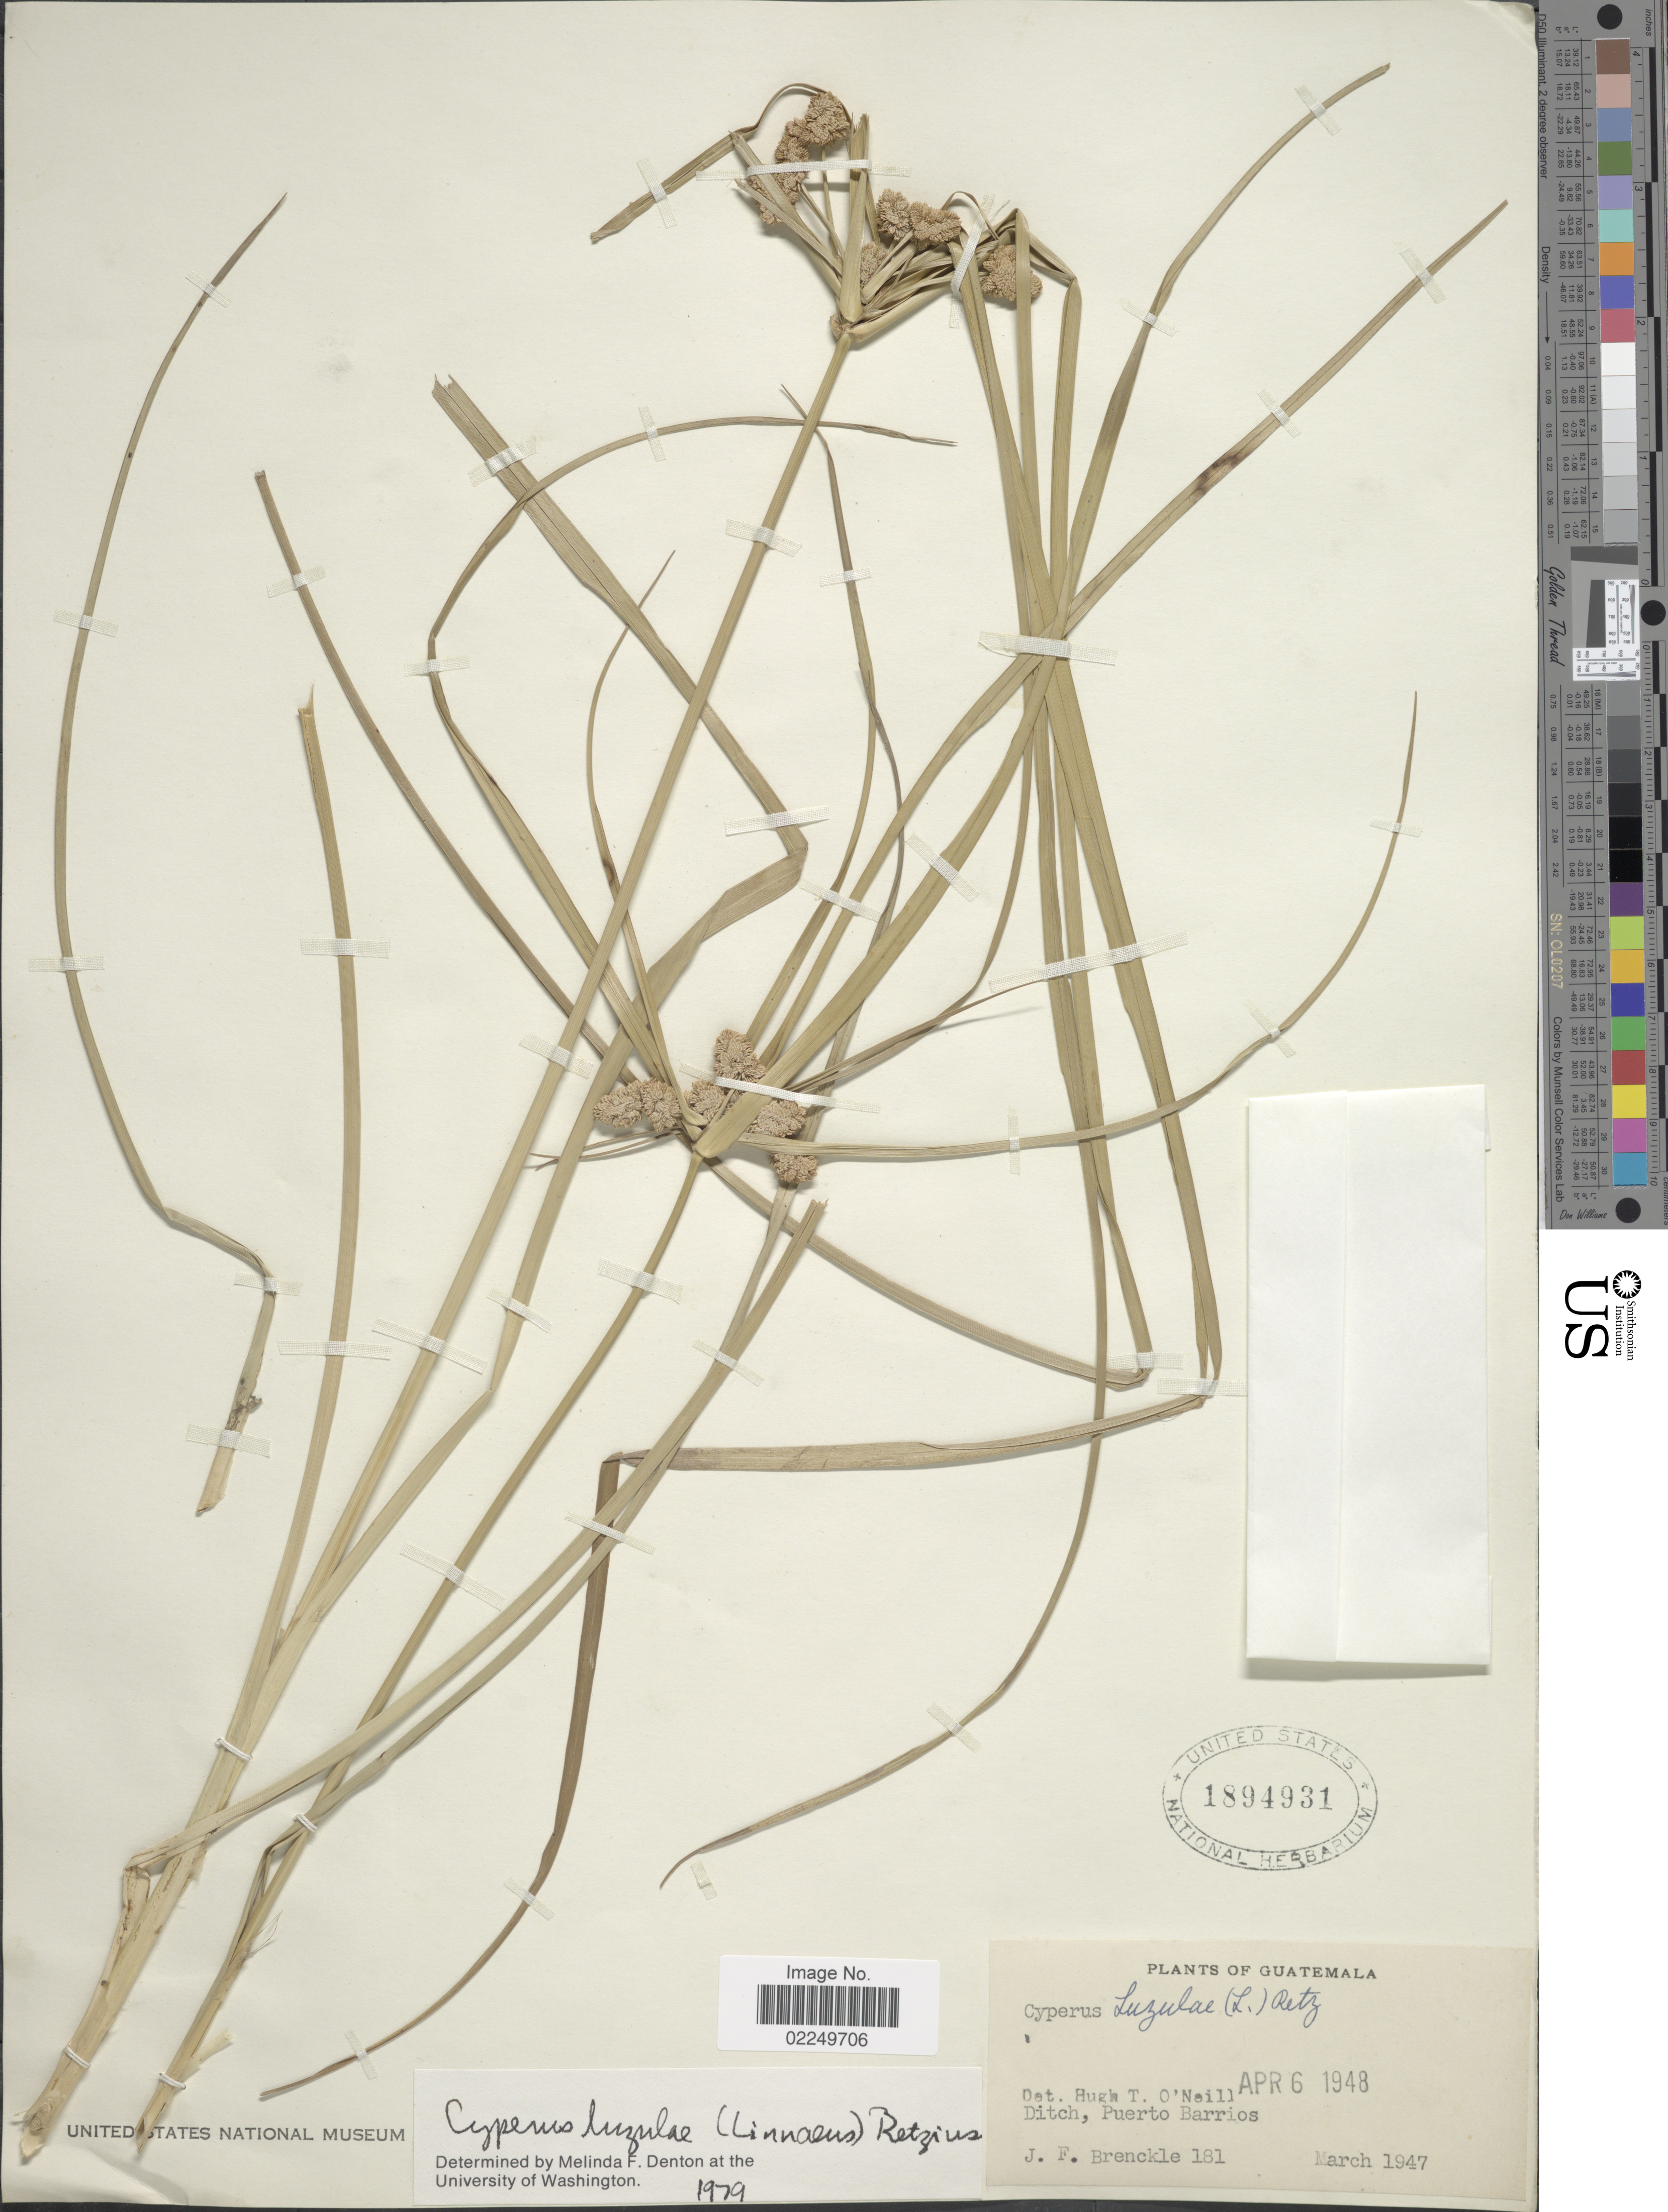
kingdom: Plantae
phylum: Tracheophyta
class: Liliopsida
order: Poales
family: Cyperaceae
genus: Cyperus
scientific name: Cyperus luzulae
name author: (L.) Rottb. ex Retz.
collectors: J. Brenckle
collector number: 181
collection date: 1947-03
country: Guatemala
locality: Ditch, Puerto Barrios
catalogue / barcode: US 1894931